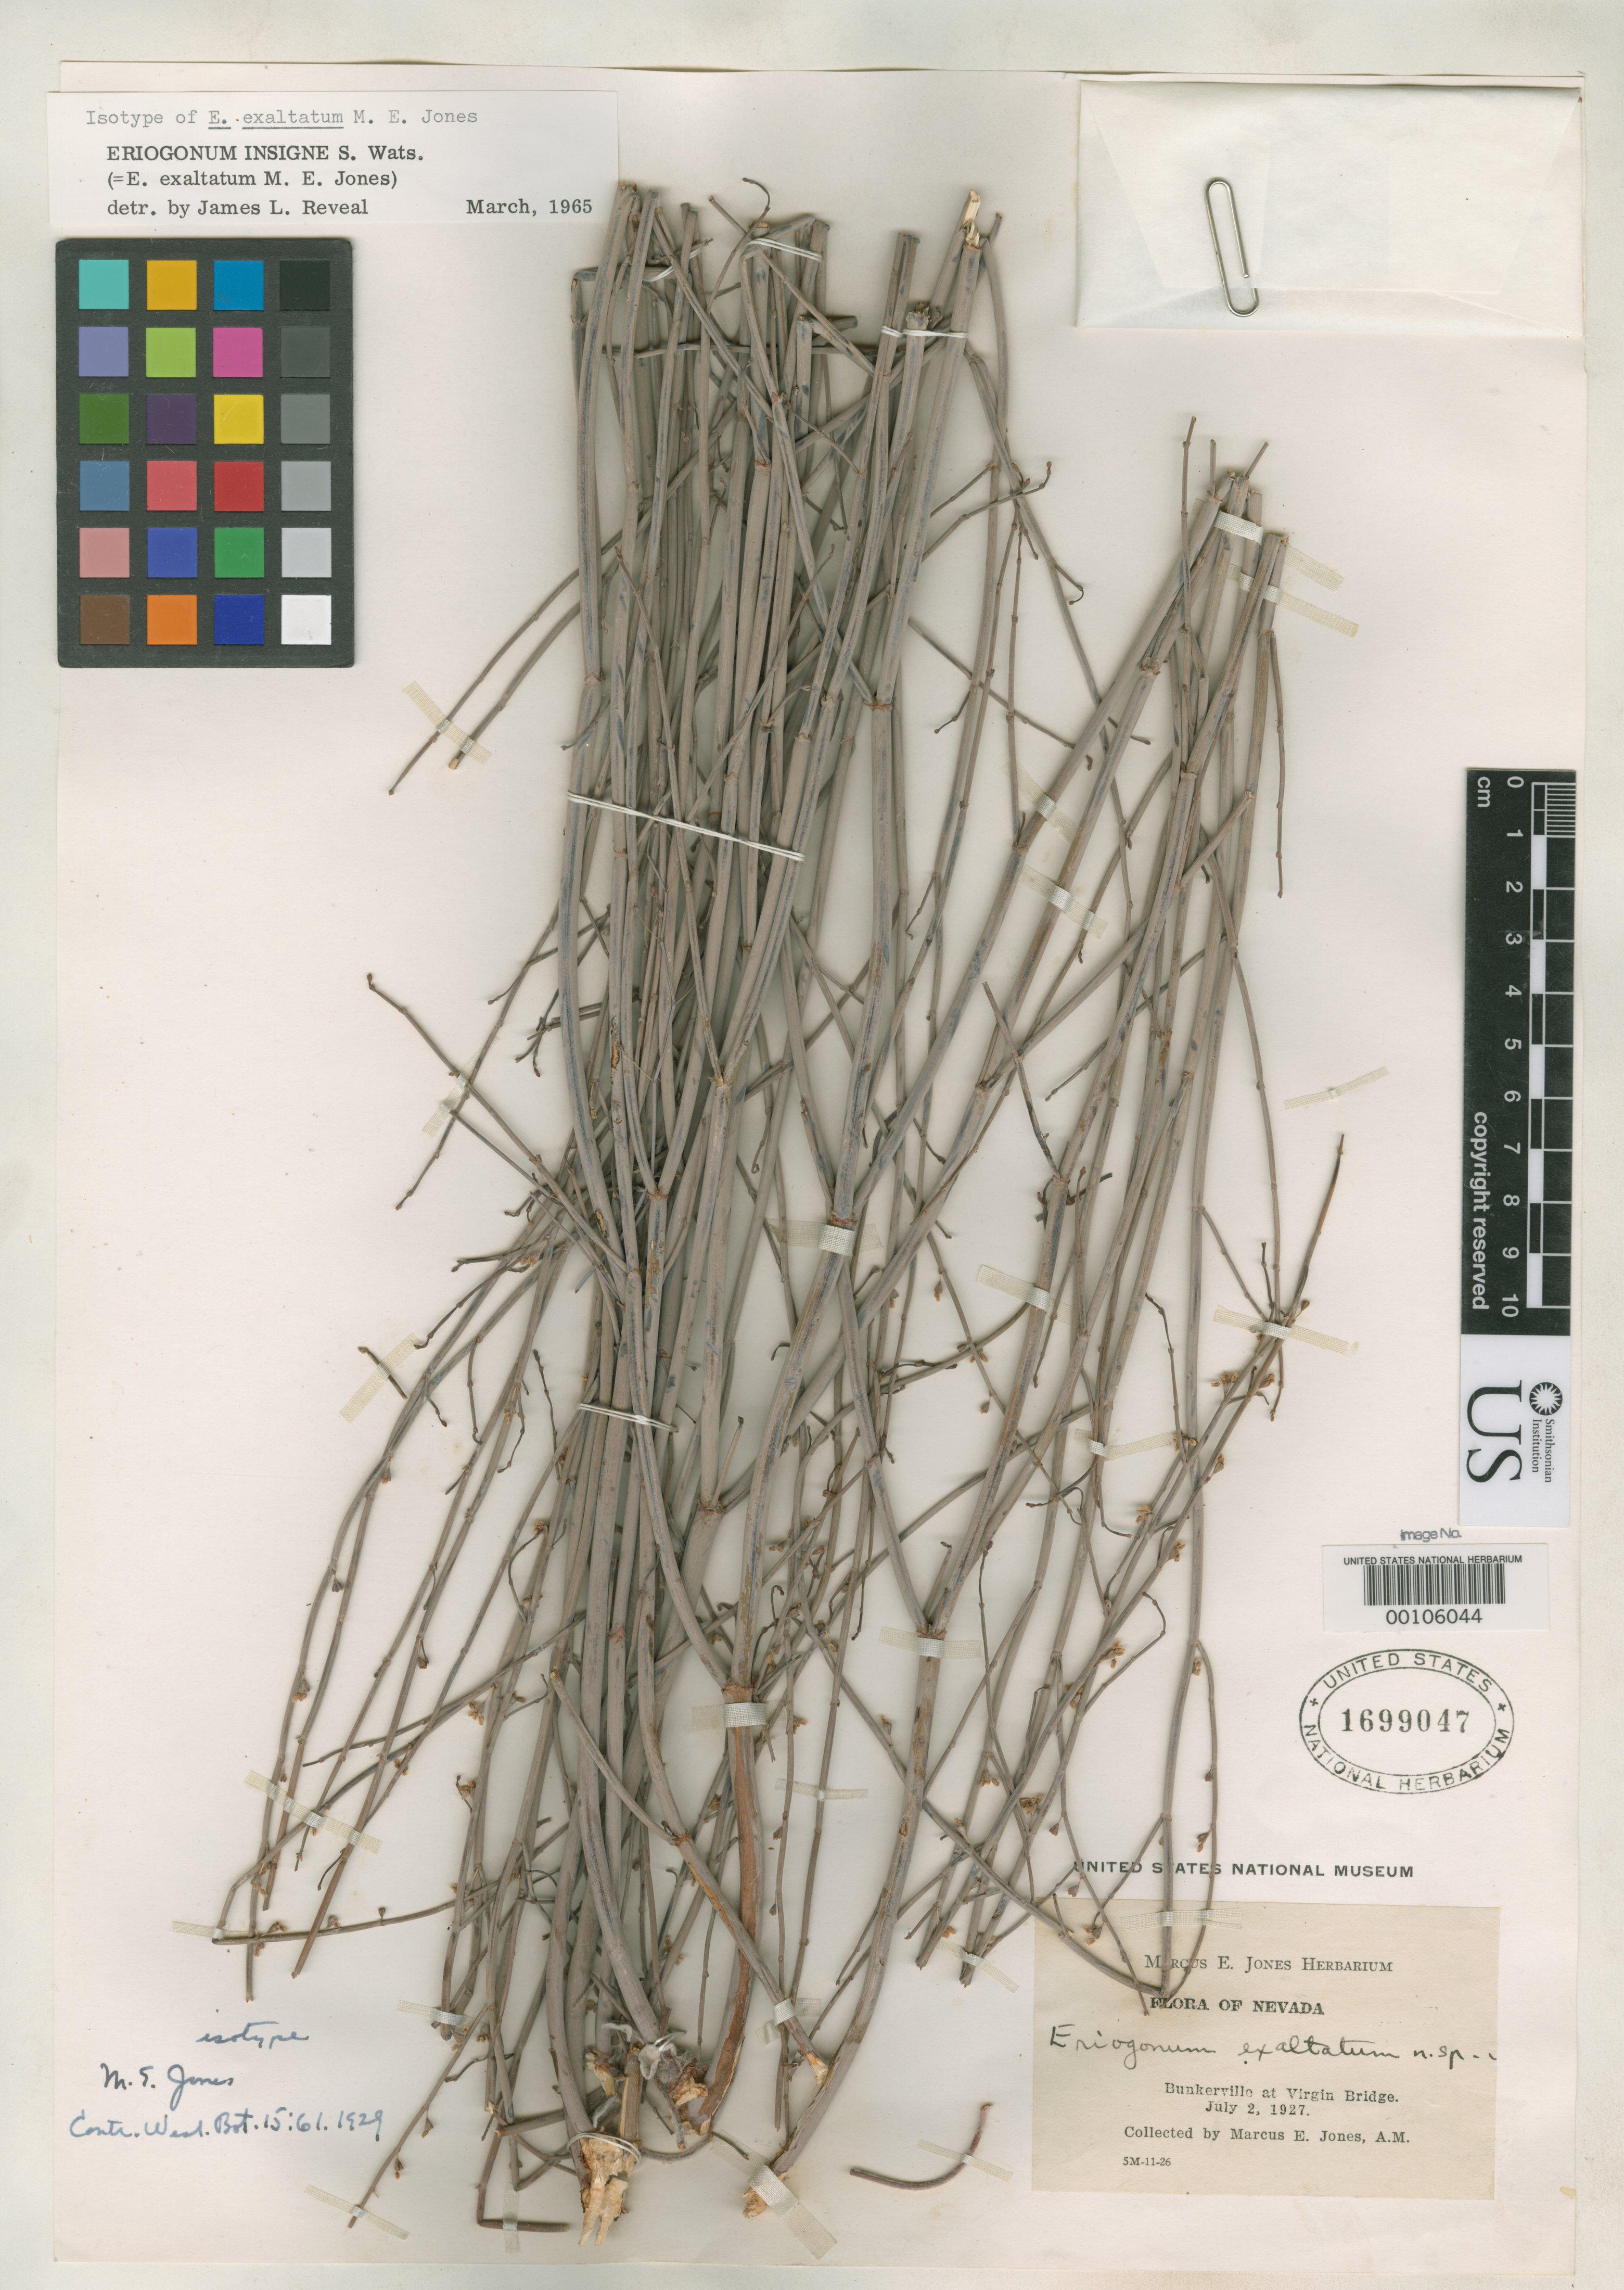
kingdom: Plantae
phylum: Tracheophyta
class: Magnoliopsida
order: Caryophyllales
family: Polygonaceae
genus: Eriogonum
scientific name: Eriogonum exaltatum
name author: M.E. Jones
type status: Isotype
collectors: M. E. Jones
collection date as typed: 02 Jul 1927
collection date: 1927-07-02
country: United States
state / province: Nevada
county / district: Clark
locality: Virgin River bridge at riverside below Bunkerville.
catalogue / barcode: US 1699047